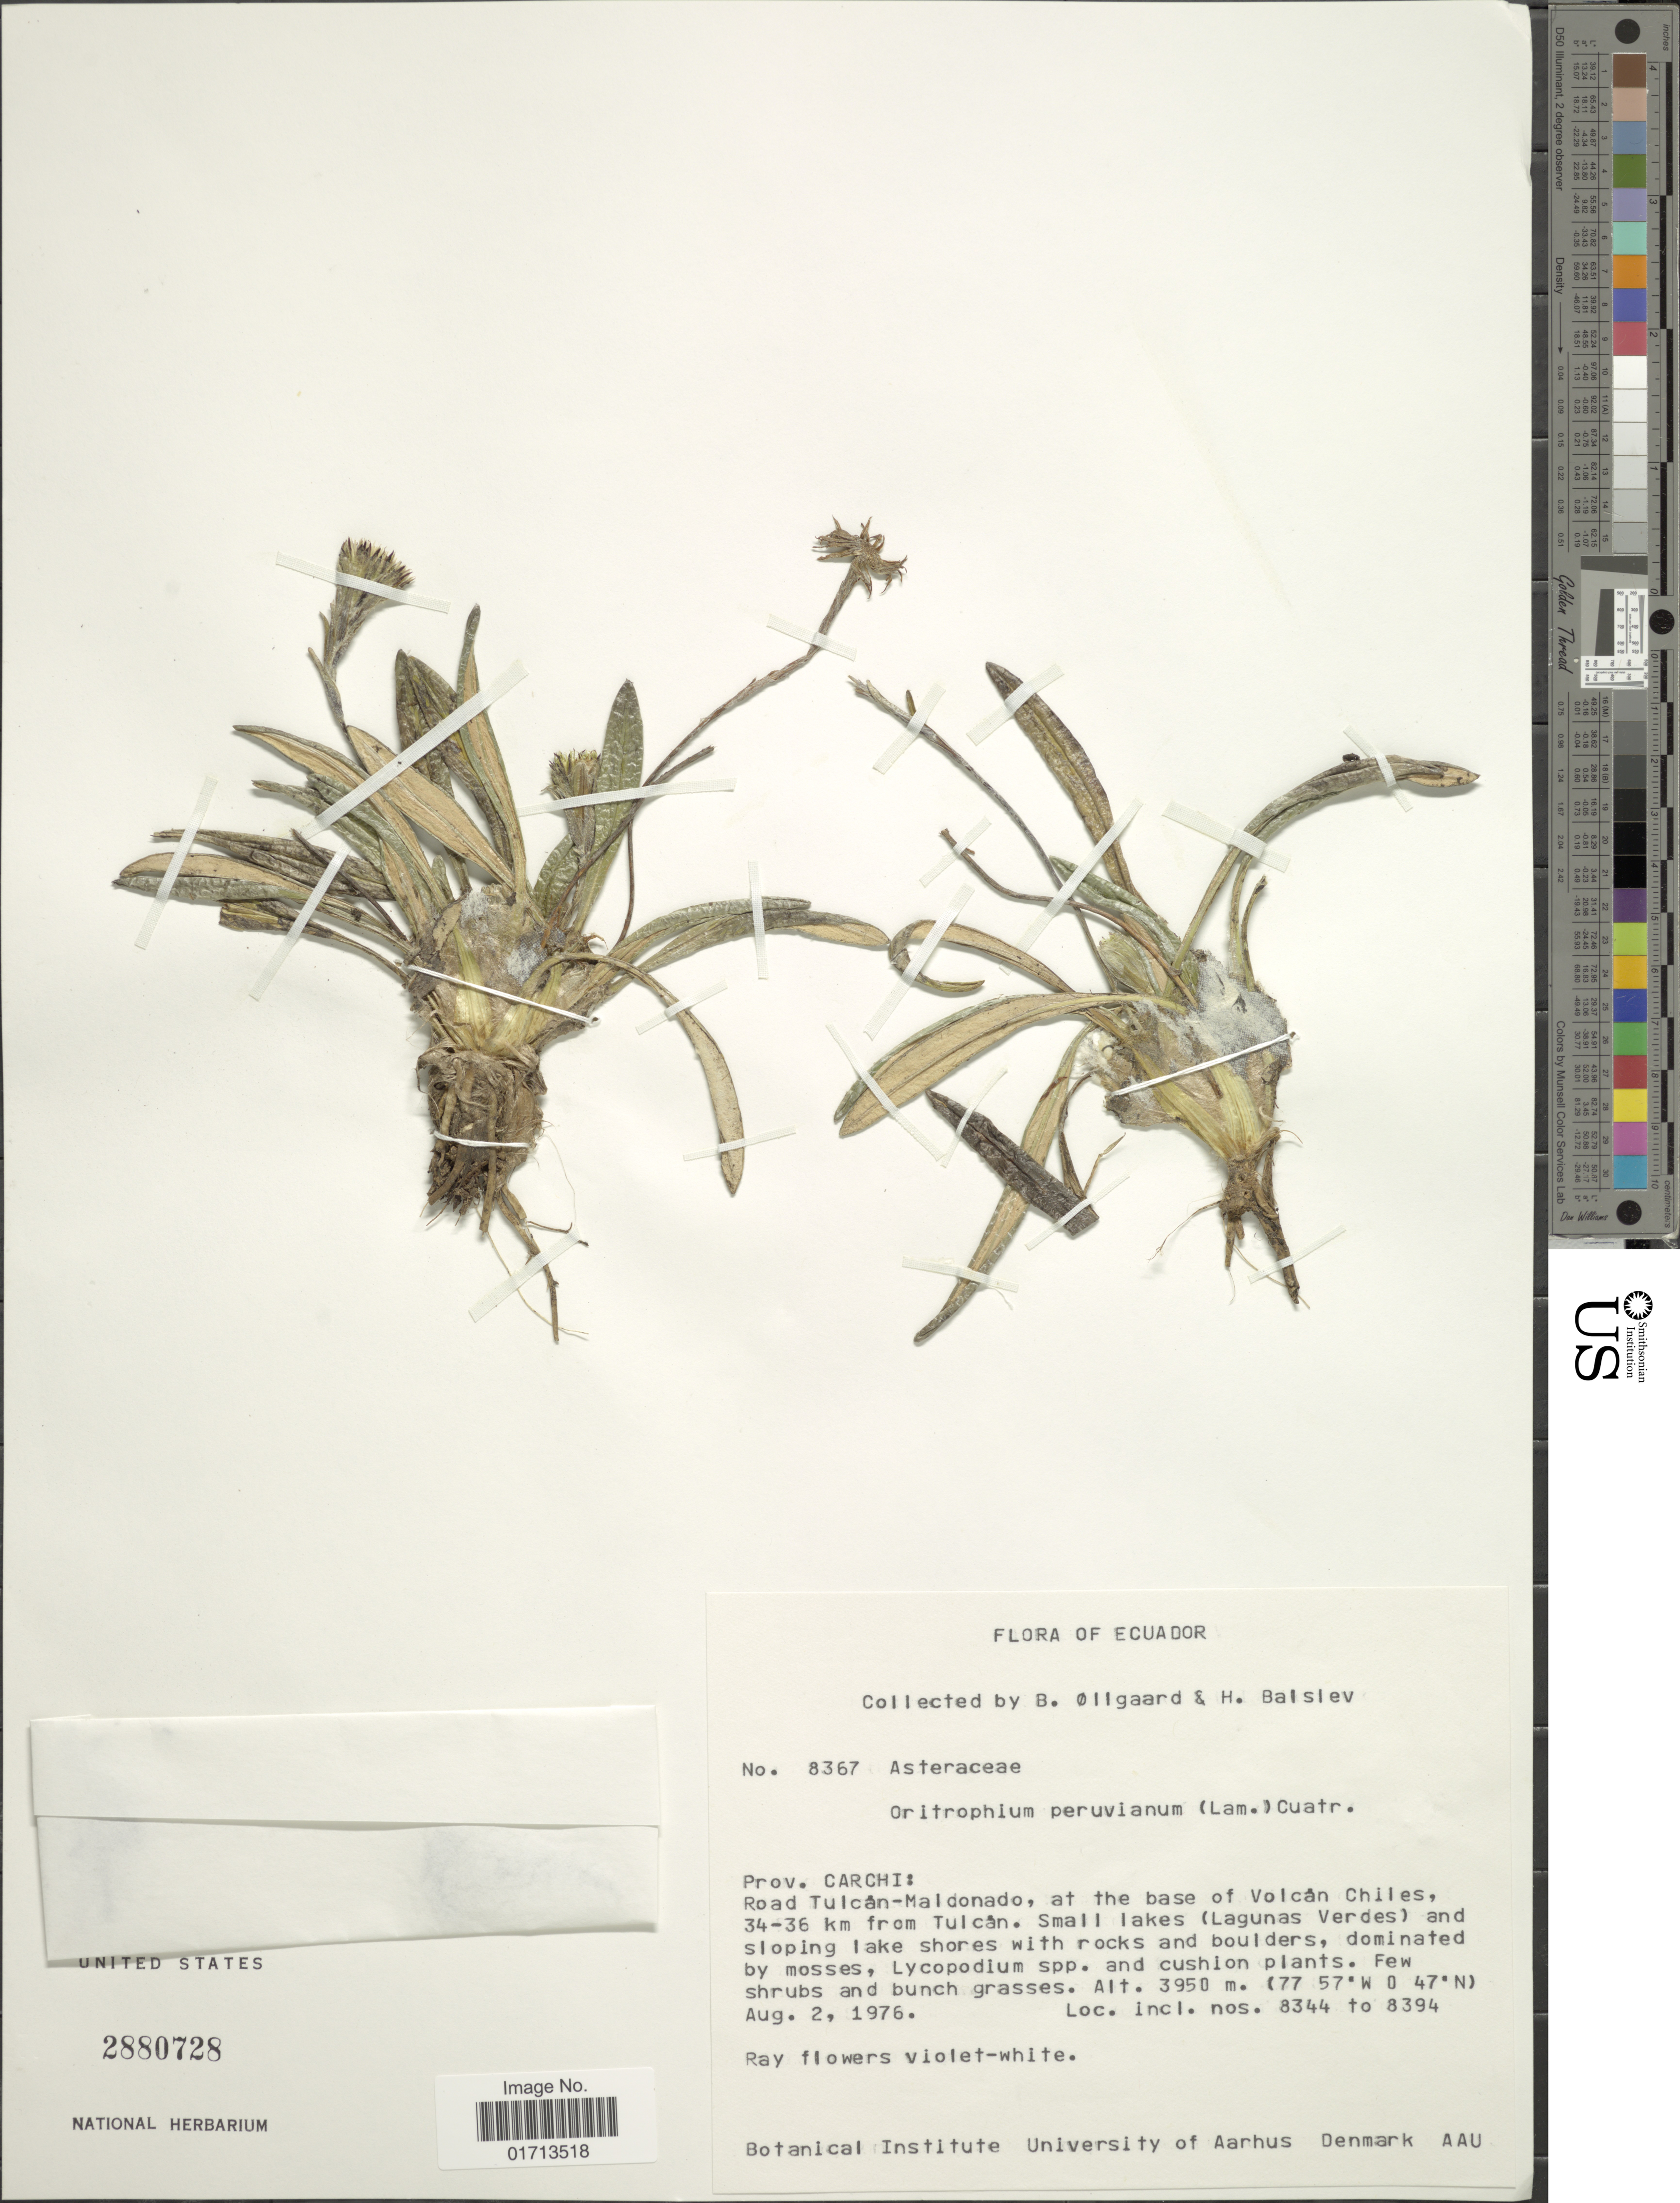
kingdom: Plantae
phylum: Tracheophyta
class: Magnoliopsida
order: Asterales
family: Asteraceae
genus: Oritrophium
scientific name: Oritrophium peruvianum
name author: (Lam.) Cuatrec.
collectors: B. Øllgaard & H. Balslev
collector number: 8367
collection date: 1976-08-02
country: Ecuador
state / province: Carchi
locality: Road Tulcan-Maldonado, at the slope of Volcan Chiles, 34-36 km from Tulcan, small lakes (Lagunas Verdes) and sloping lake shores with rocks and boulders, dominated by mosses, incl. nos. 8344 to 8394.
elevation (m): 3950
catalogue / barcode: US 2880728